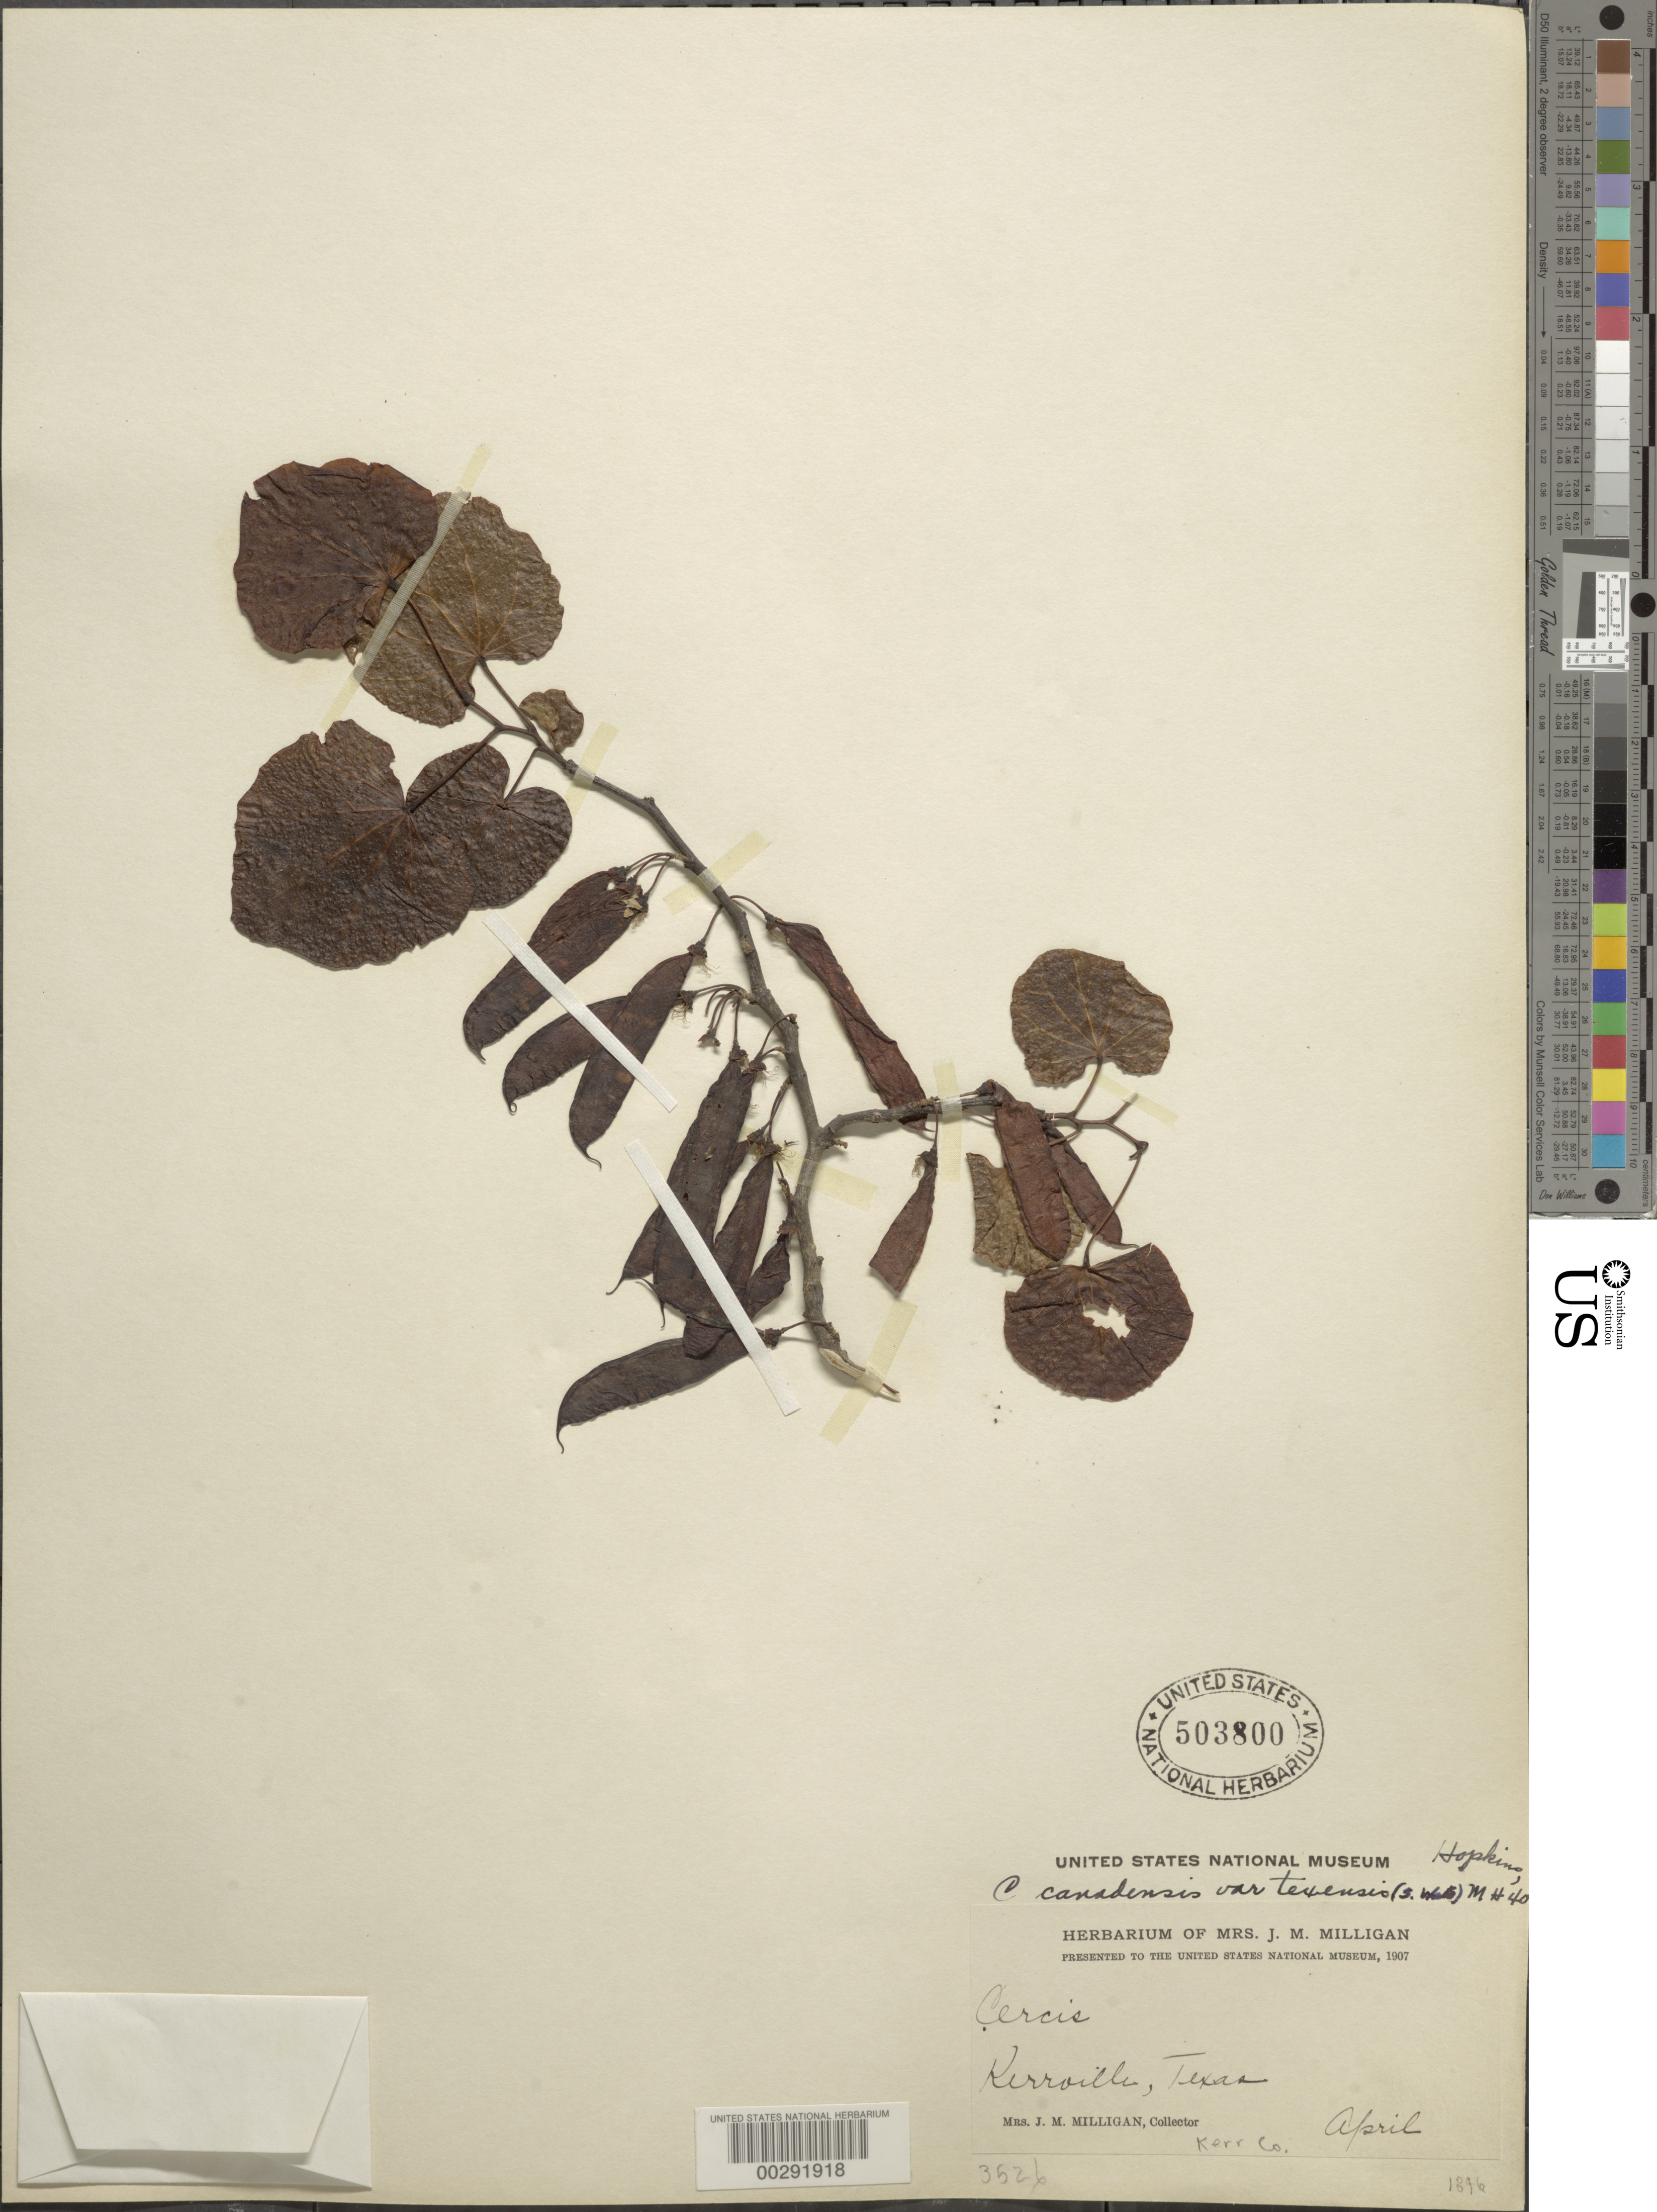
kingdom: Plantae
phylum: Tracheophyta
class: Magnoliopsida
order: Fabales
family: Fabaceae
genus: Cercis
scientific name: Cercis reniformis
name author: A. Gray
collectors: J. M. Milligan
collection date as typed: Apr 1896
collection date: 1896-04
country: United States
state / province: Texas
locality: Polytechnic.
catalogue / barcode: US 503800